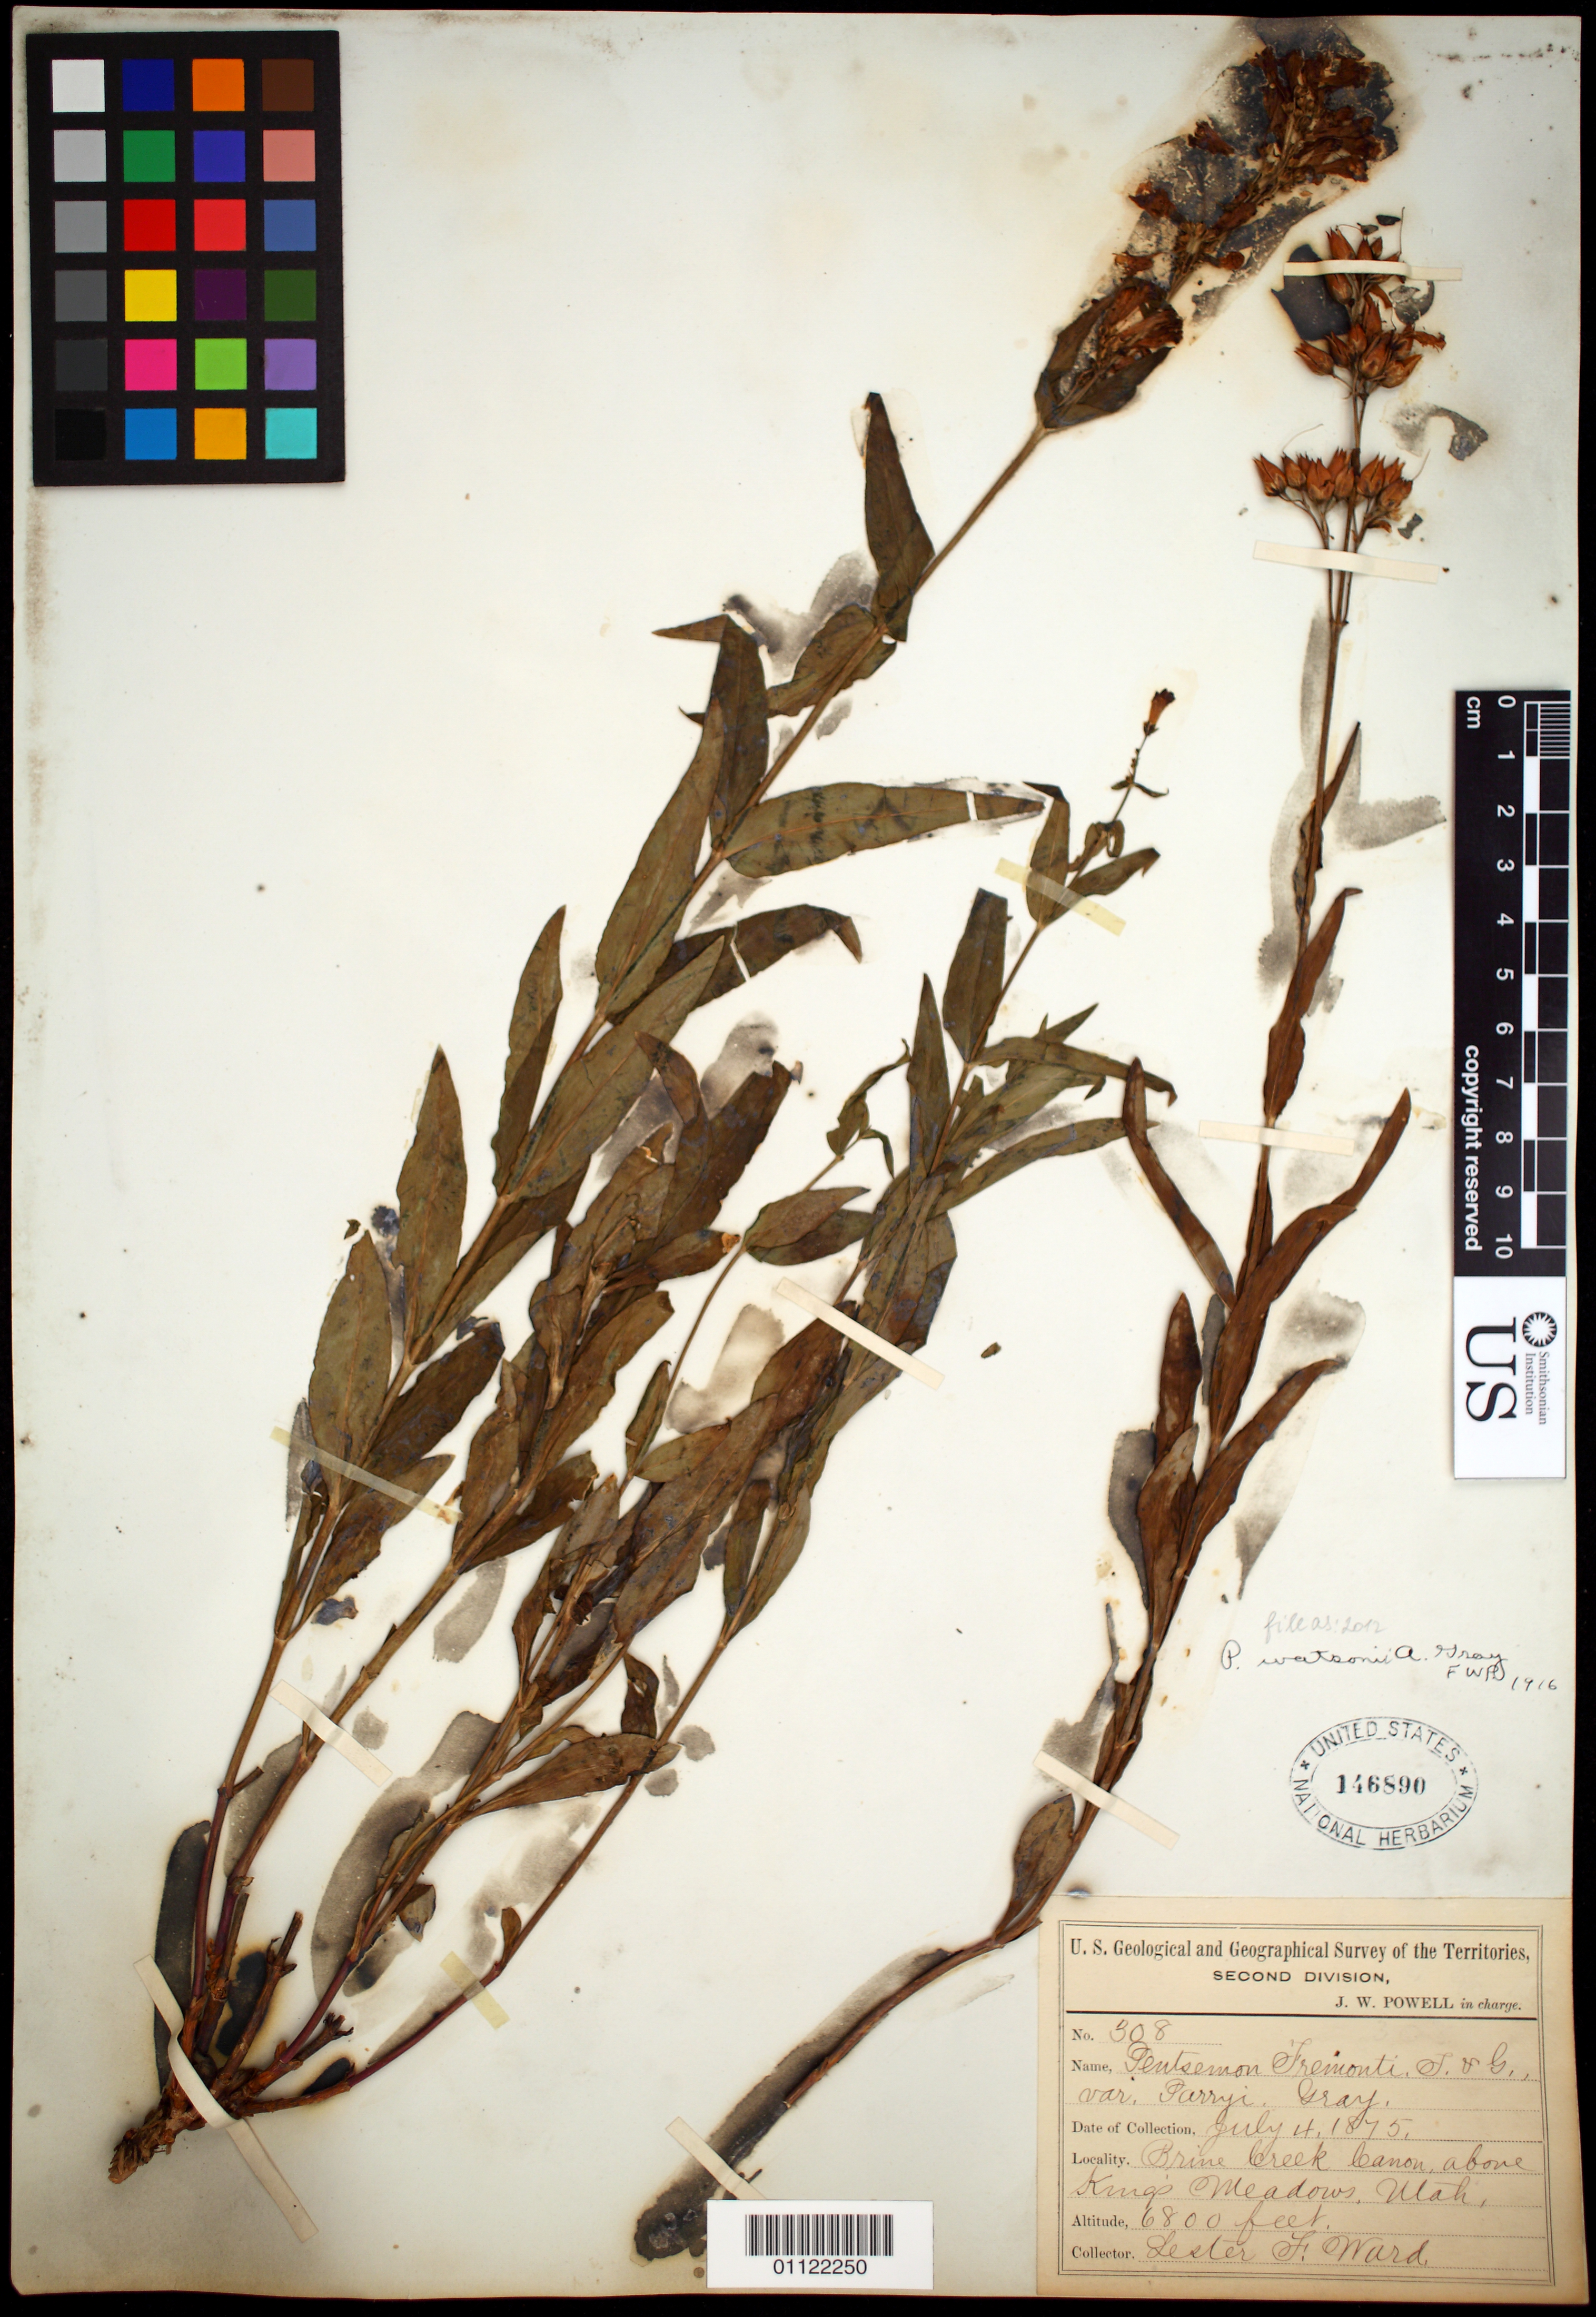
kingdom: Plantae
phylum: Tracheophyta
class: Magnoliopsida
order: Lamiales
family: Plantaginaceae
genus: Penstemon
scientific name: Penstemon watsonii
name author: A. Gray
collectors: L. F. Ward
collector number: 308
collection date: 1875-07-04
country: United States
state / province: Utah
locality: Brine Creek Canyon, above King's Meadows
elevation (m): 2073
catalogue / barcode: US 146890